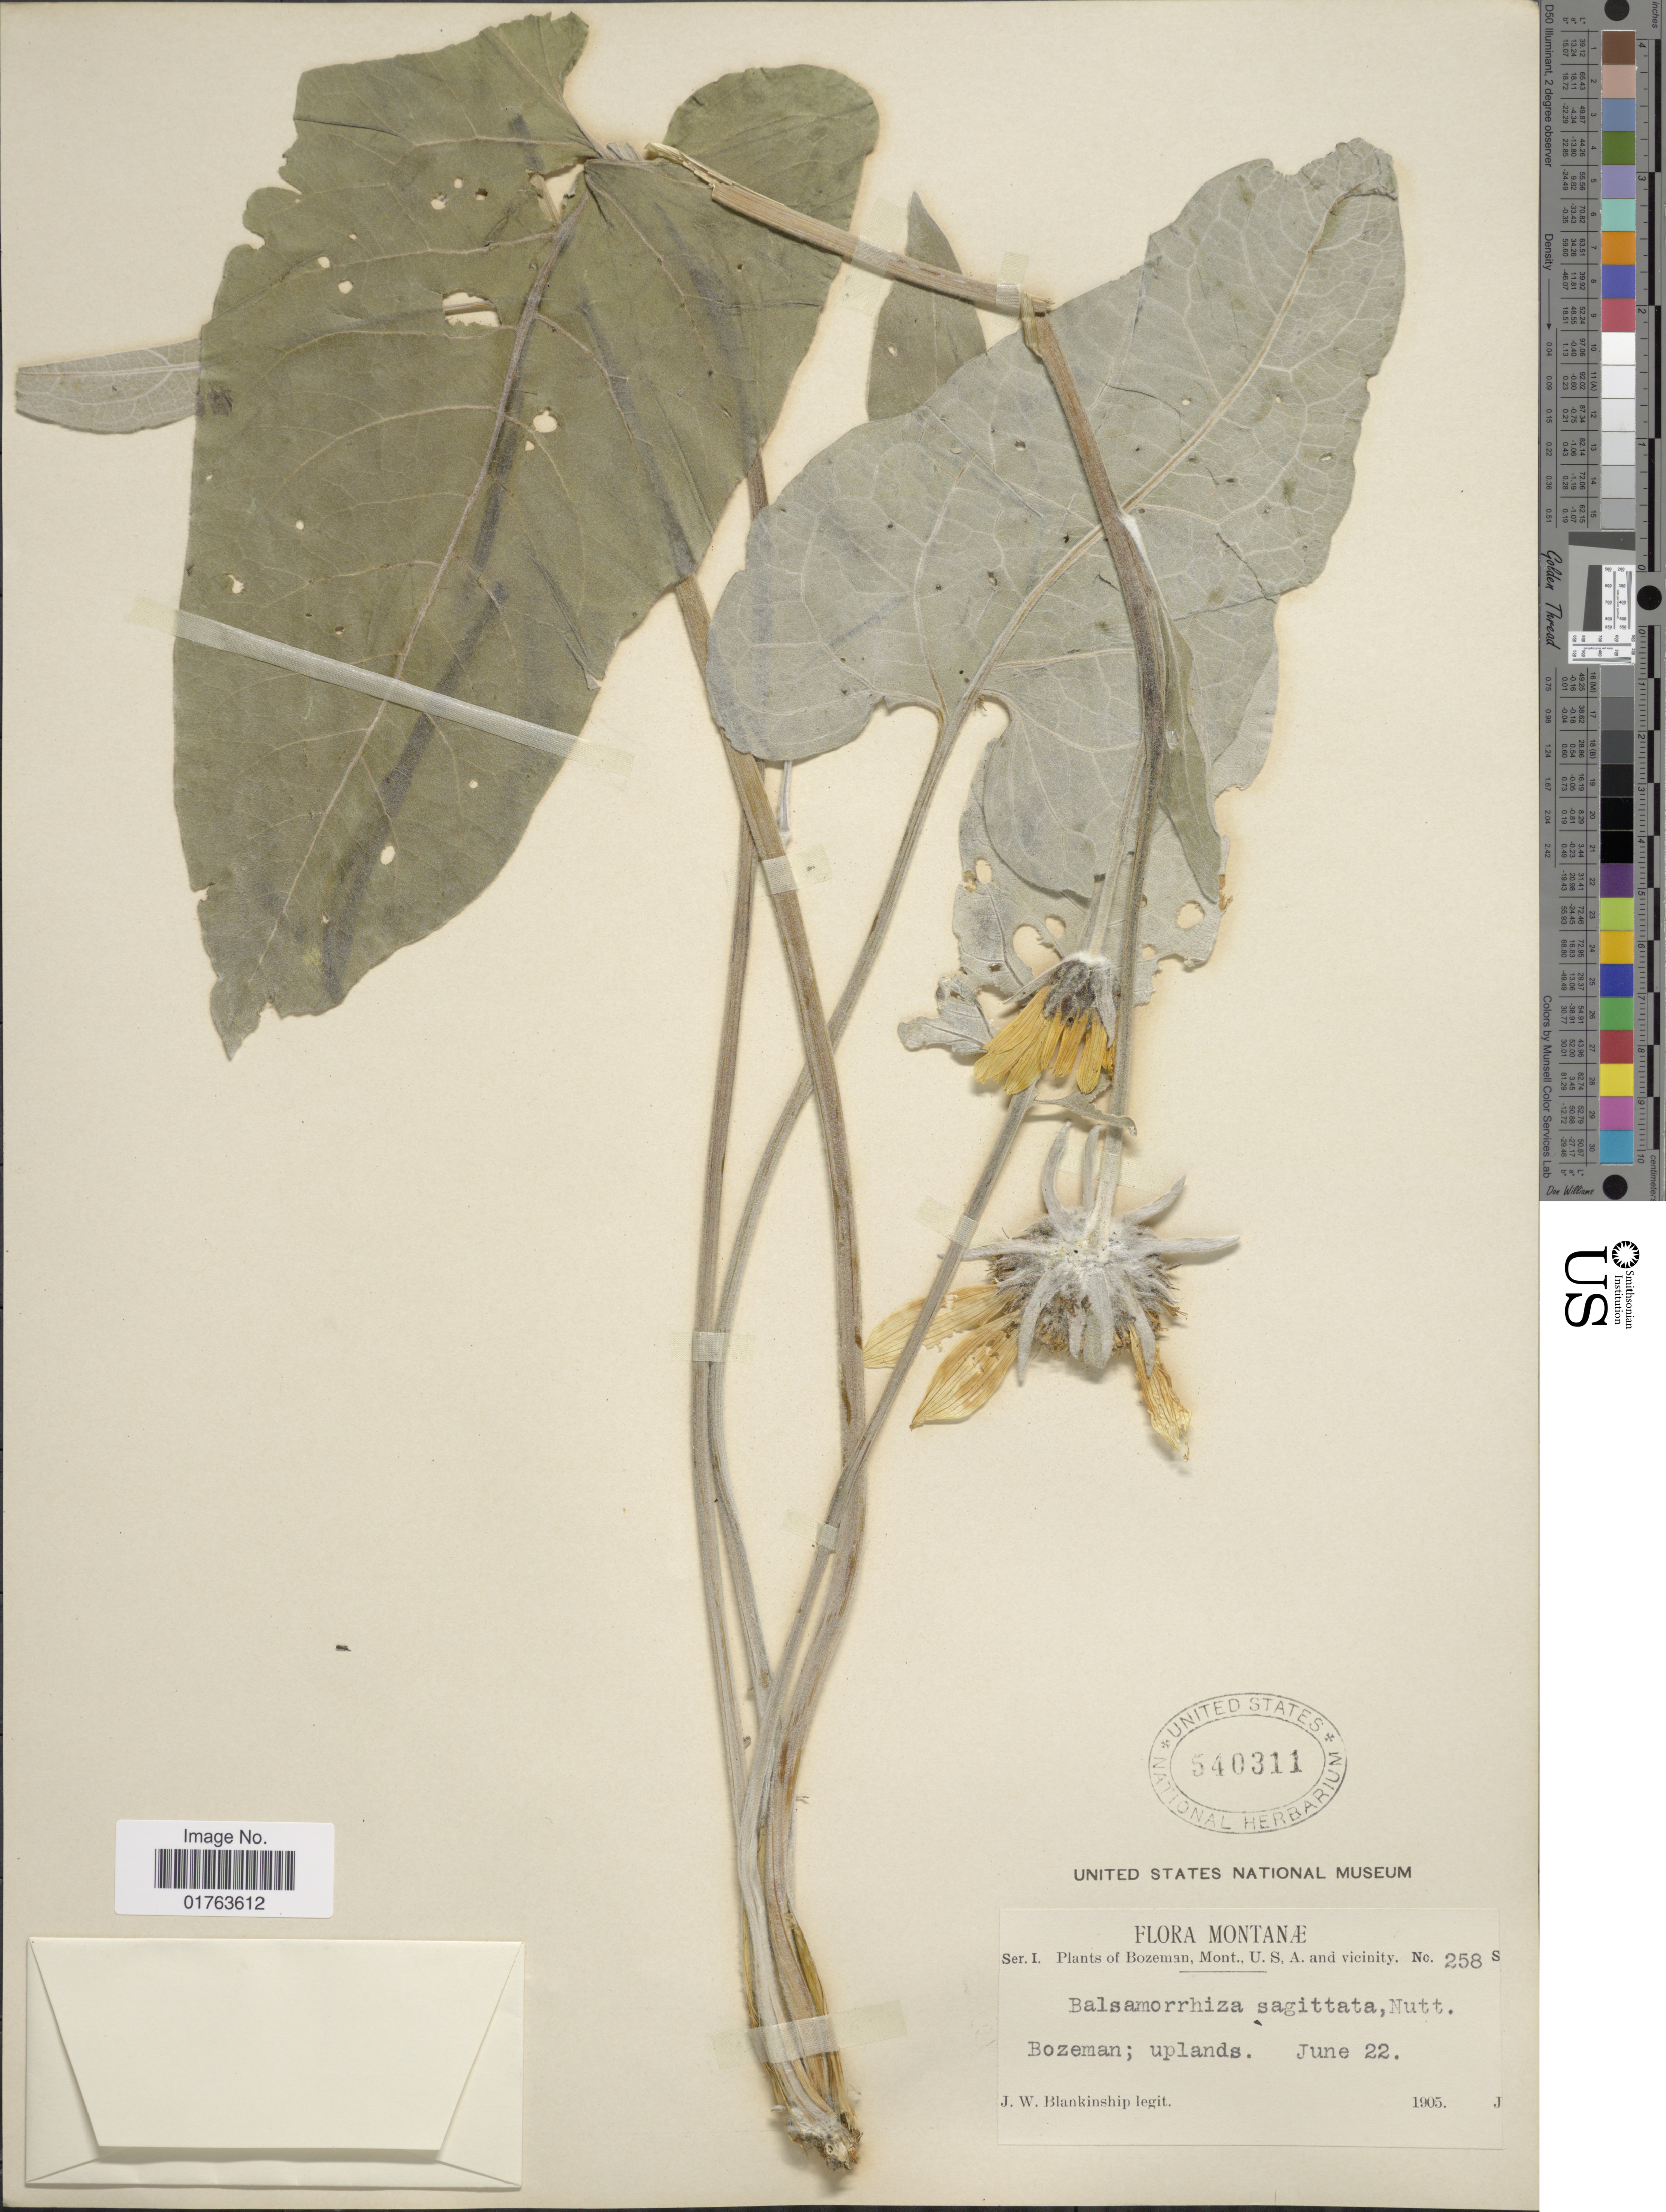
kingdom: Plantae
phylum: Tracheophyta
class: Magnoliopsida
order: Asterales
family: Asteraceae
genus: Balsamorhiza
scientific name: Balsamorhiza sagittata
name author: (Pursh) Nutt.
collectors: J. W. Blankinship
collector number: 258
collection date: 1905-06-22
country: United States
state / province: Montana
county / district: Gallatin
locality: Bozeman; Uplands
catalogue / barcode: US 540311